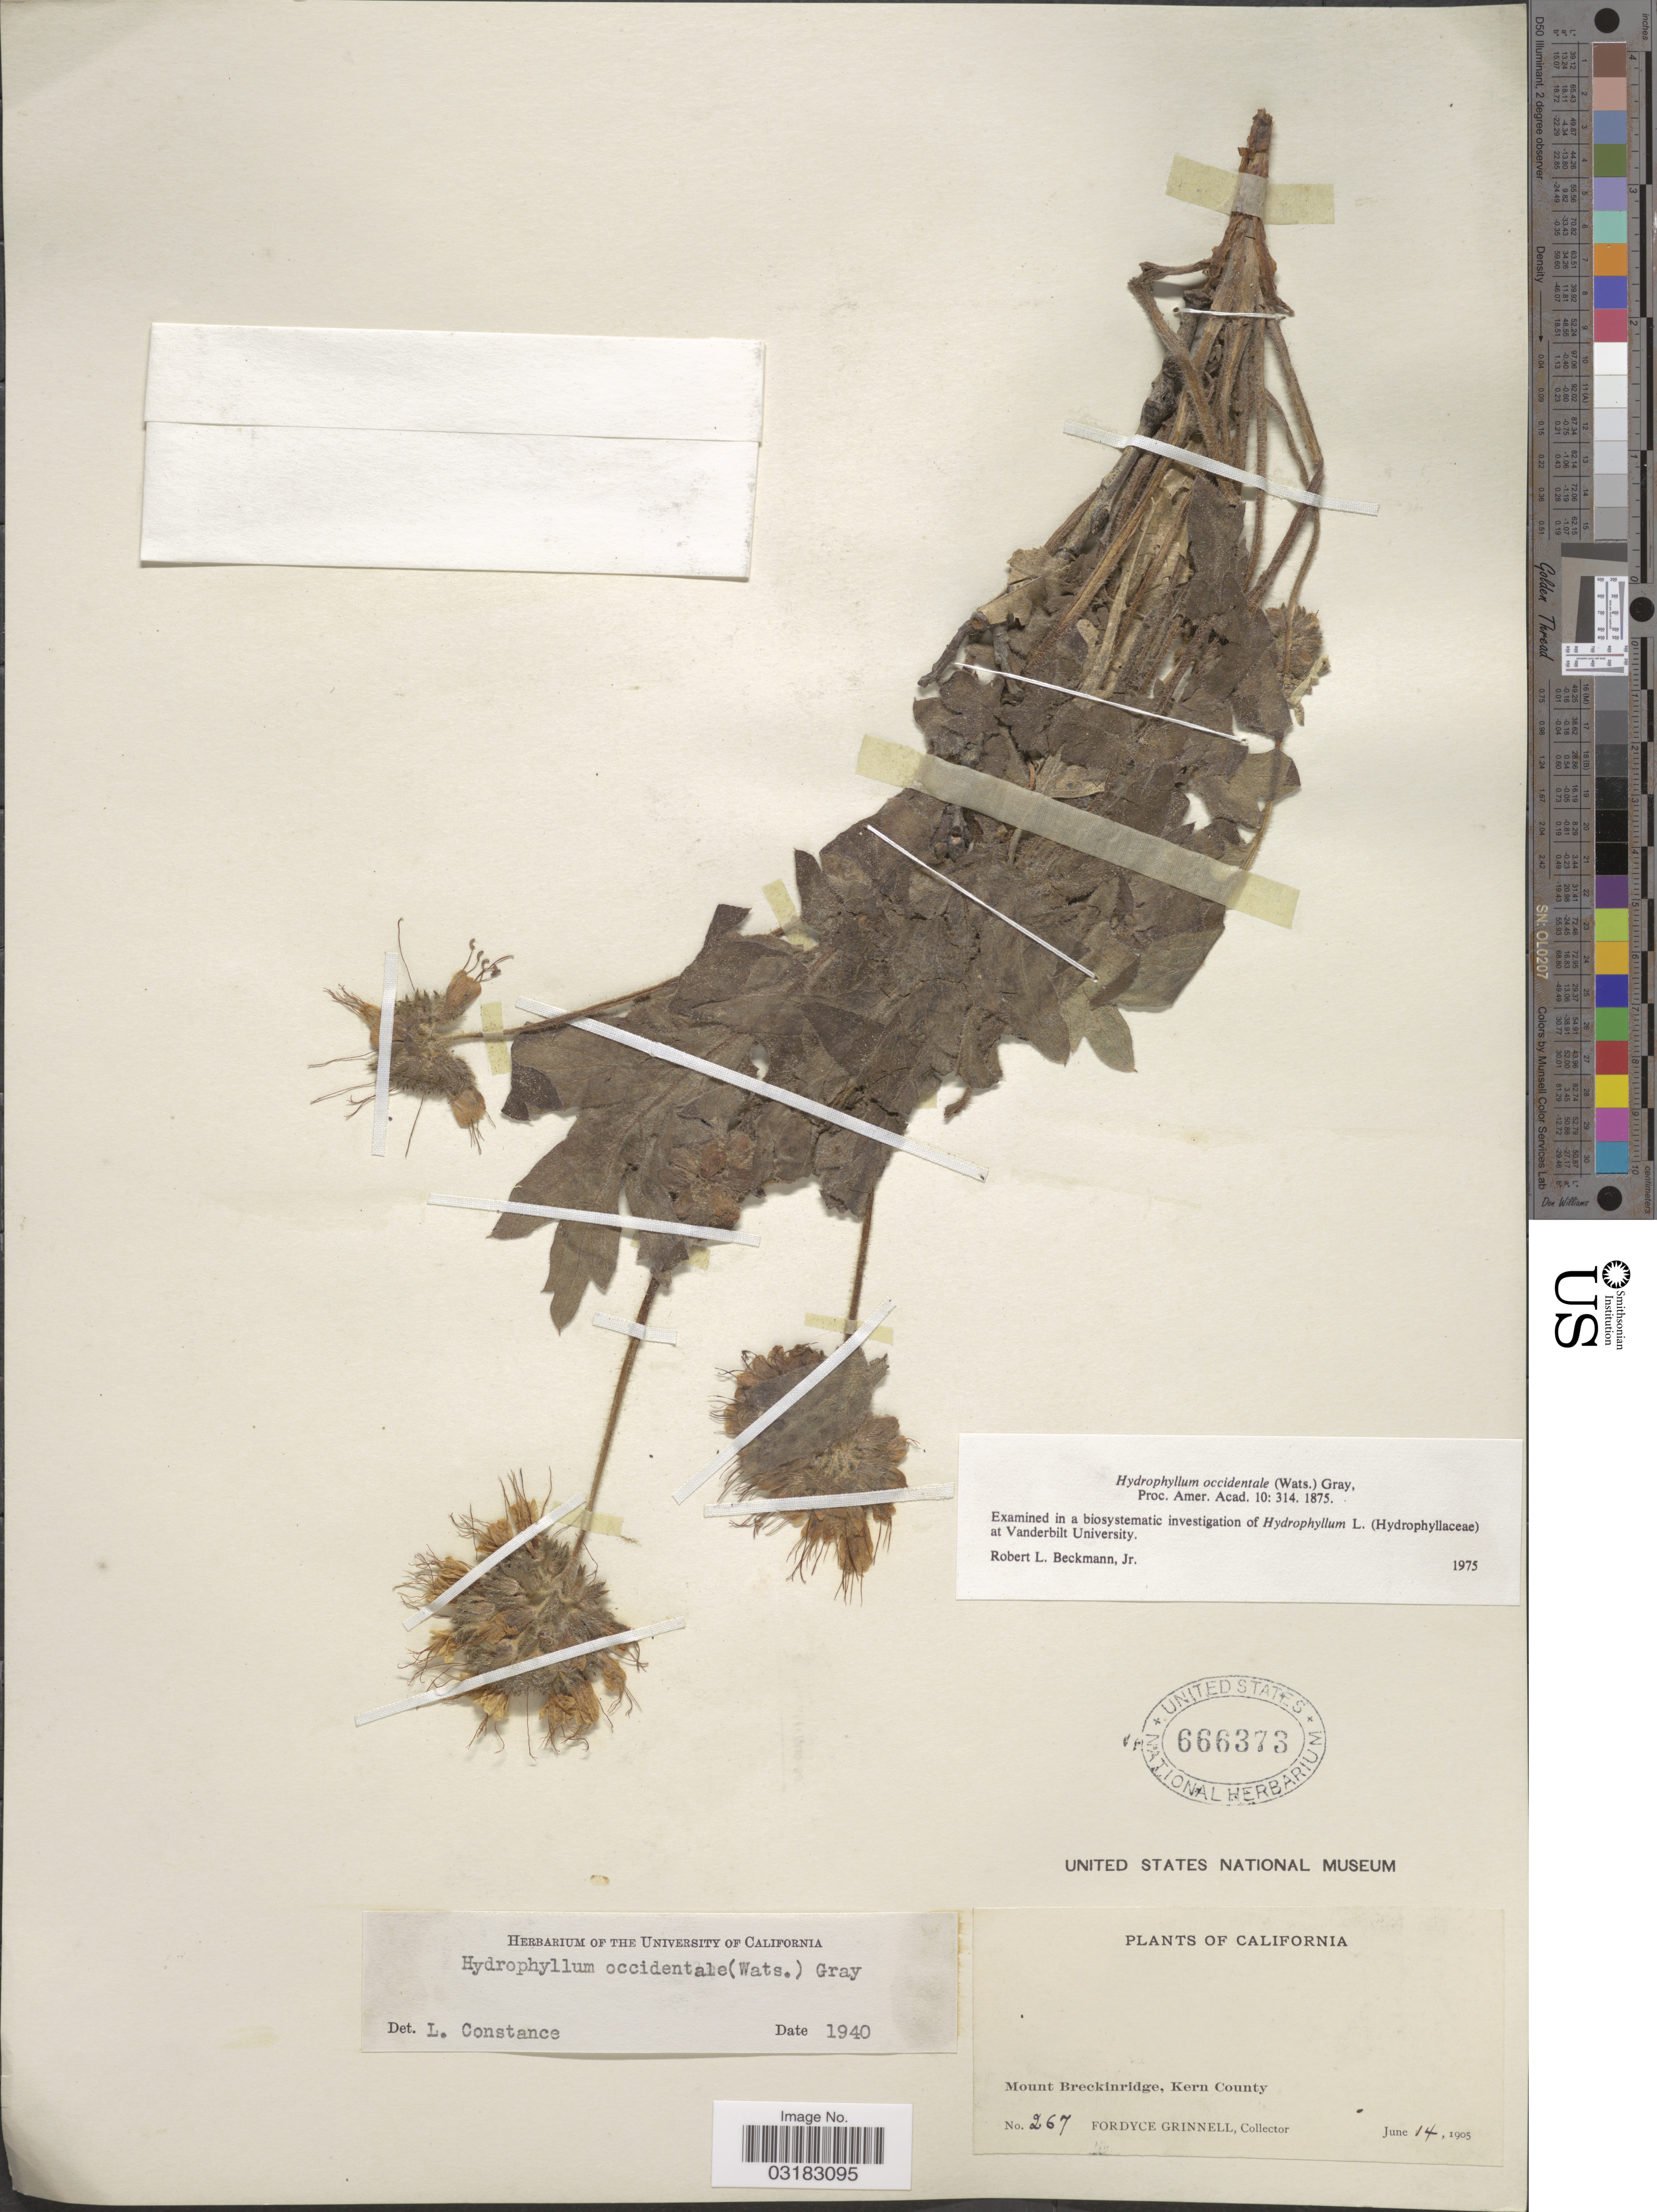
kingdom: Plantae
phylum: Tracheophyta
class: Magnoliopsida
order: Boraginales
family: Hydrophyllaceae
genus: Hydrophyllum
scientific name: Hydrophyllum occidentale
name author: (S. Watson) A. Gray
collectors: F. Grinnell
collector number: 267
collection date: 1905-06-14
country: United States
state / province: California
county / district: Kern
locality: Mount Breckinridge, Kern County.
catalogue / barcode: US 666373